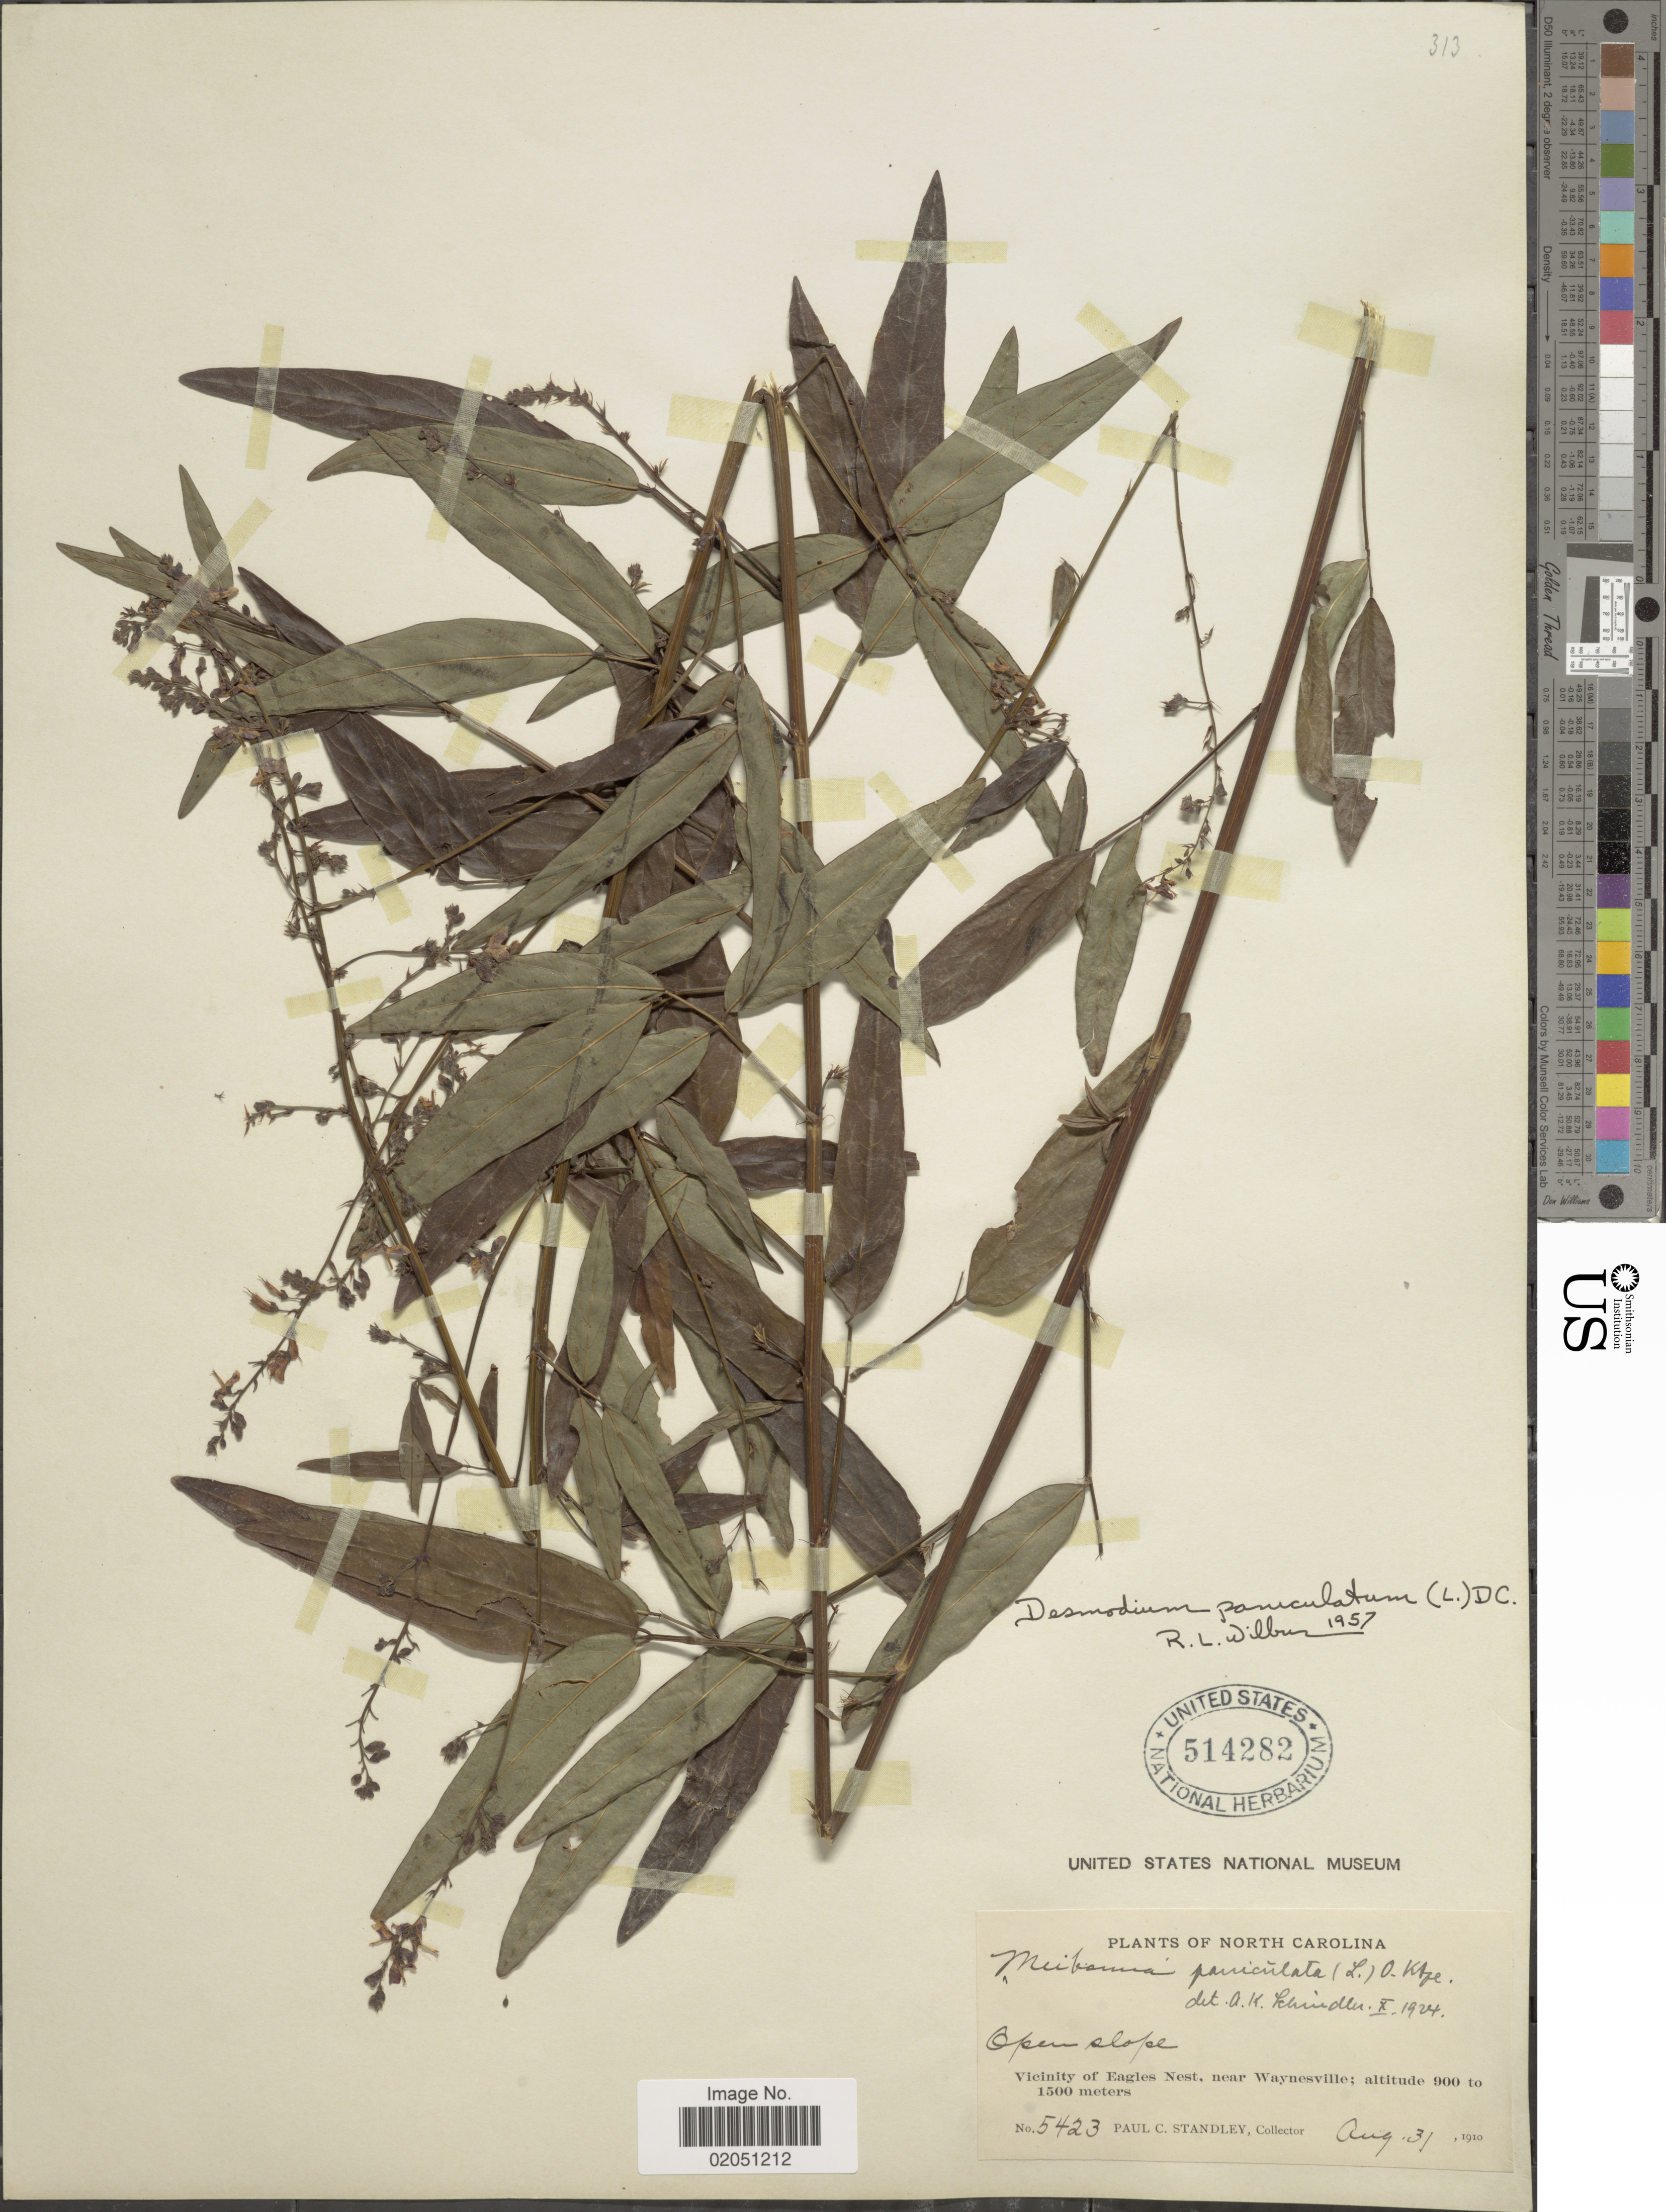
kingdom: Plantae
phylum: Tracheophyta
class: Magnoliopsida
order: Fabales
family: Fabaceae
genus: Desmodium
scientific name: Desmodium paniculatum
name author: (L.) DC.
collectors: P. C. Standley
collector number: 5423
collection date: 1910-08-31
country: United States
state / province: North Carolina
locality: Open slope, Vicinity of Eagles Nest, near Waynesville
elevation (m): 900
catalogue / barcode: US 514282